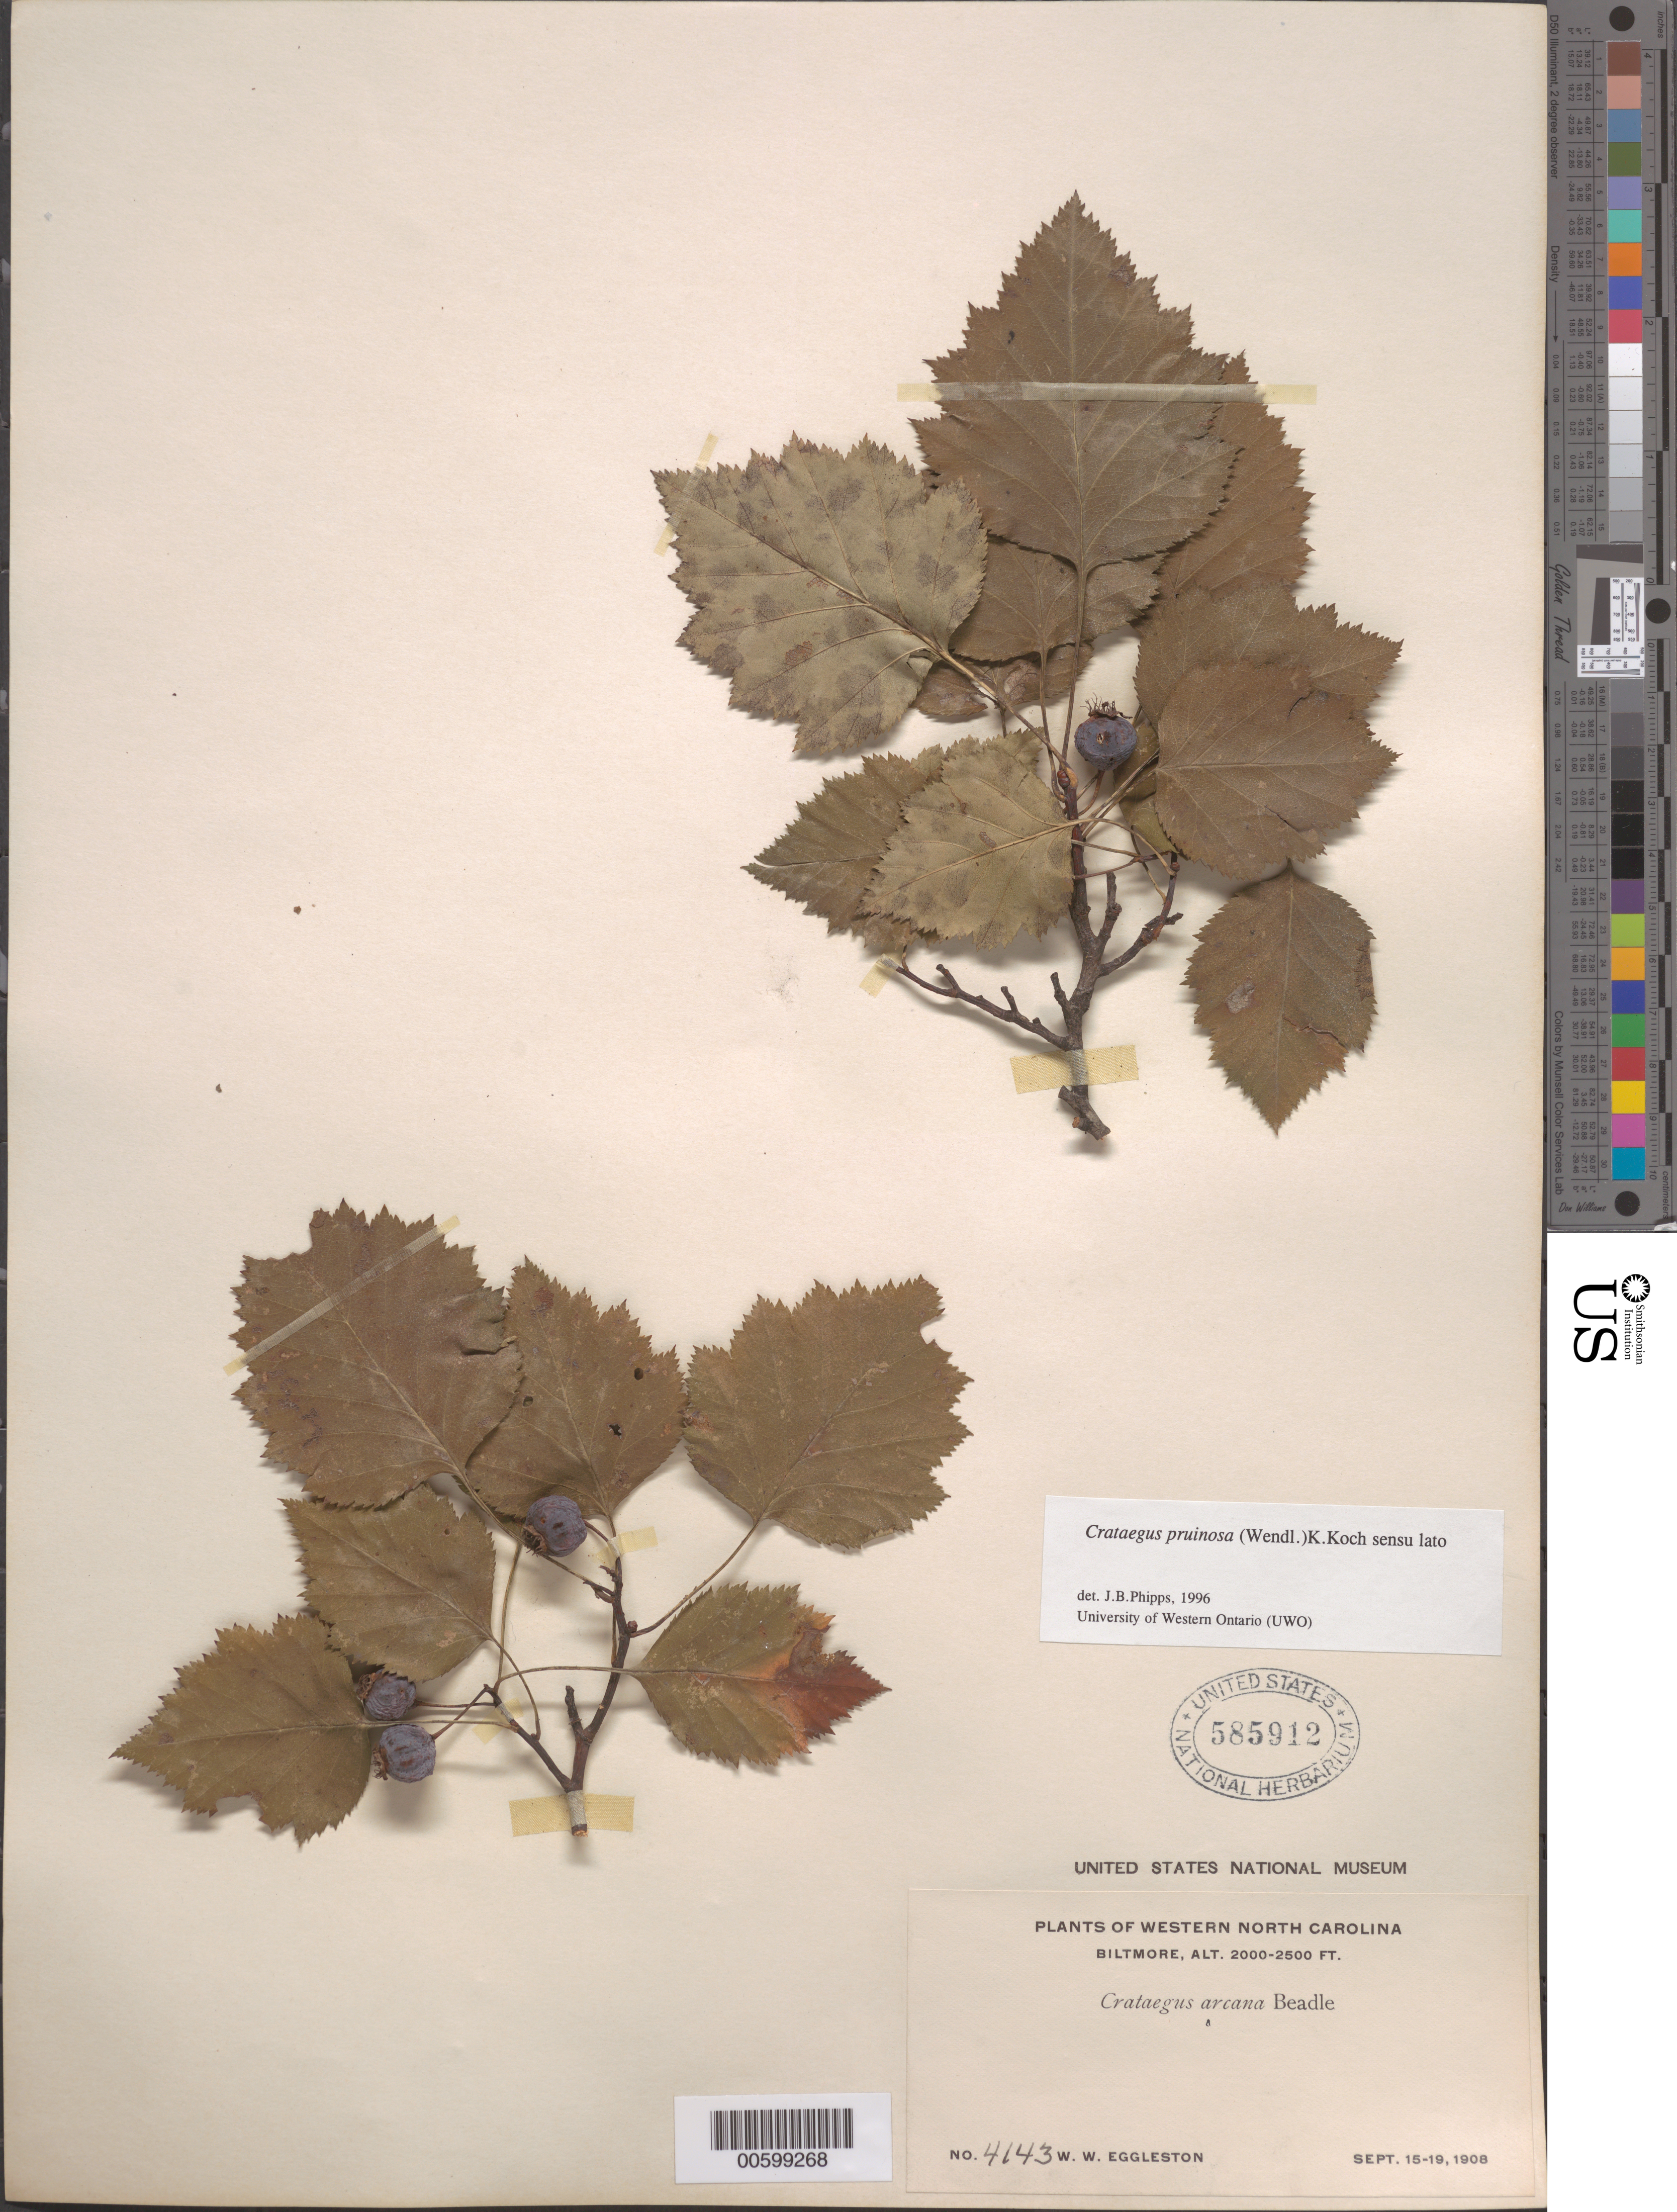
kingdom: Plantae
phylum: Tracheophyta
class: Magnoliopsida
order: Rosales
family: Rosaceae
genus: Crataegus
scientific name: Crataegus pruinosa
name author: (H.L. Wendl.) K. Koch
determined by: Phipps, James B., (UWO), University of Western Ontario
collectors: W. W. Eggleston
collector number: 4143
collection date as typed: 15 Sep 1908 to 19 Sep 1908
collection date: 1908-09-15/1908-09-19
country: United States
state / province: North Carolina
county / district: Buncombe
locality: Biltmore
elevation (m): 610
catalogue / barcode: US 585912